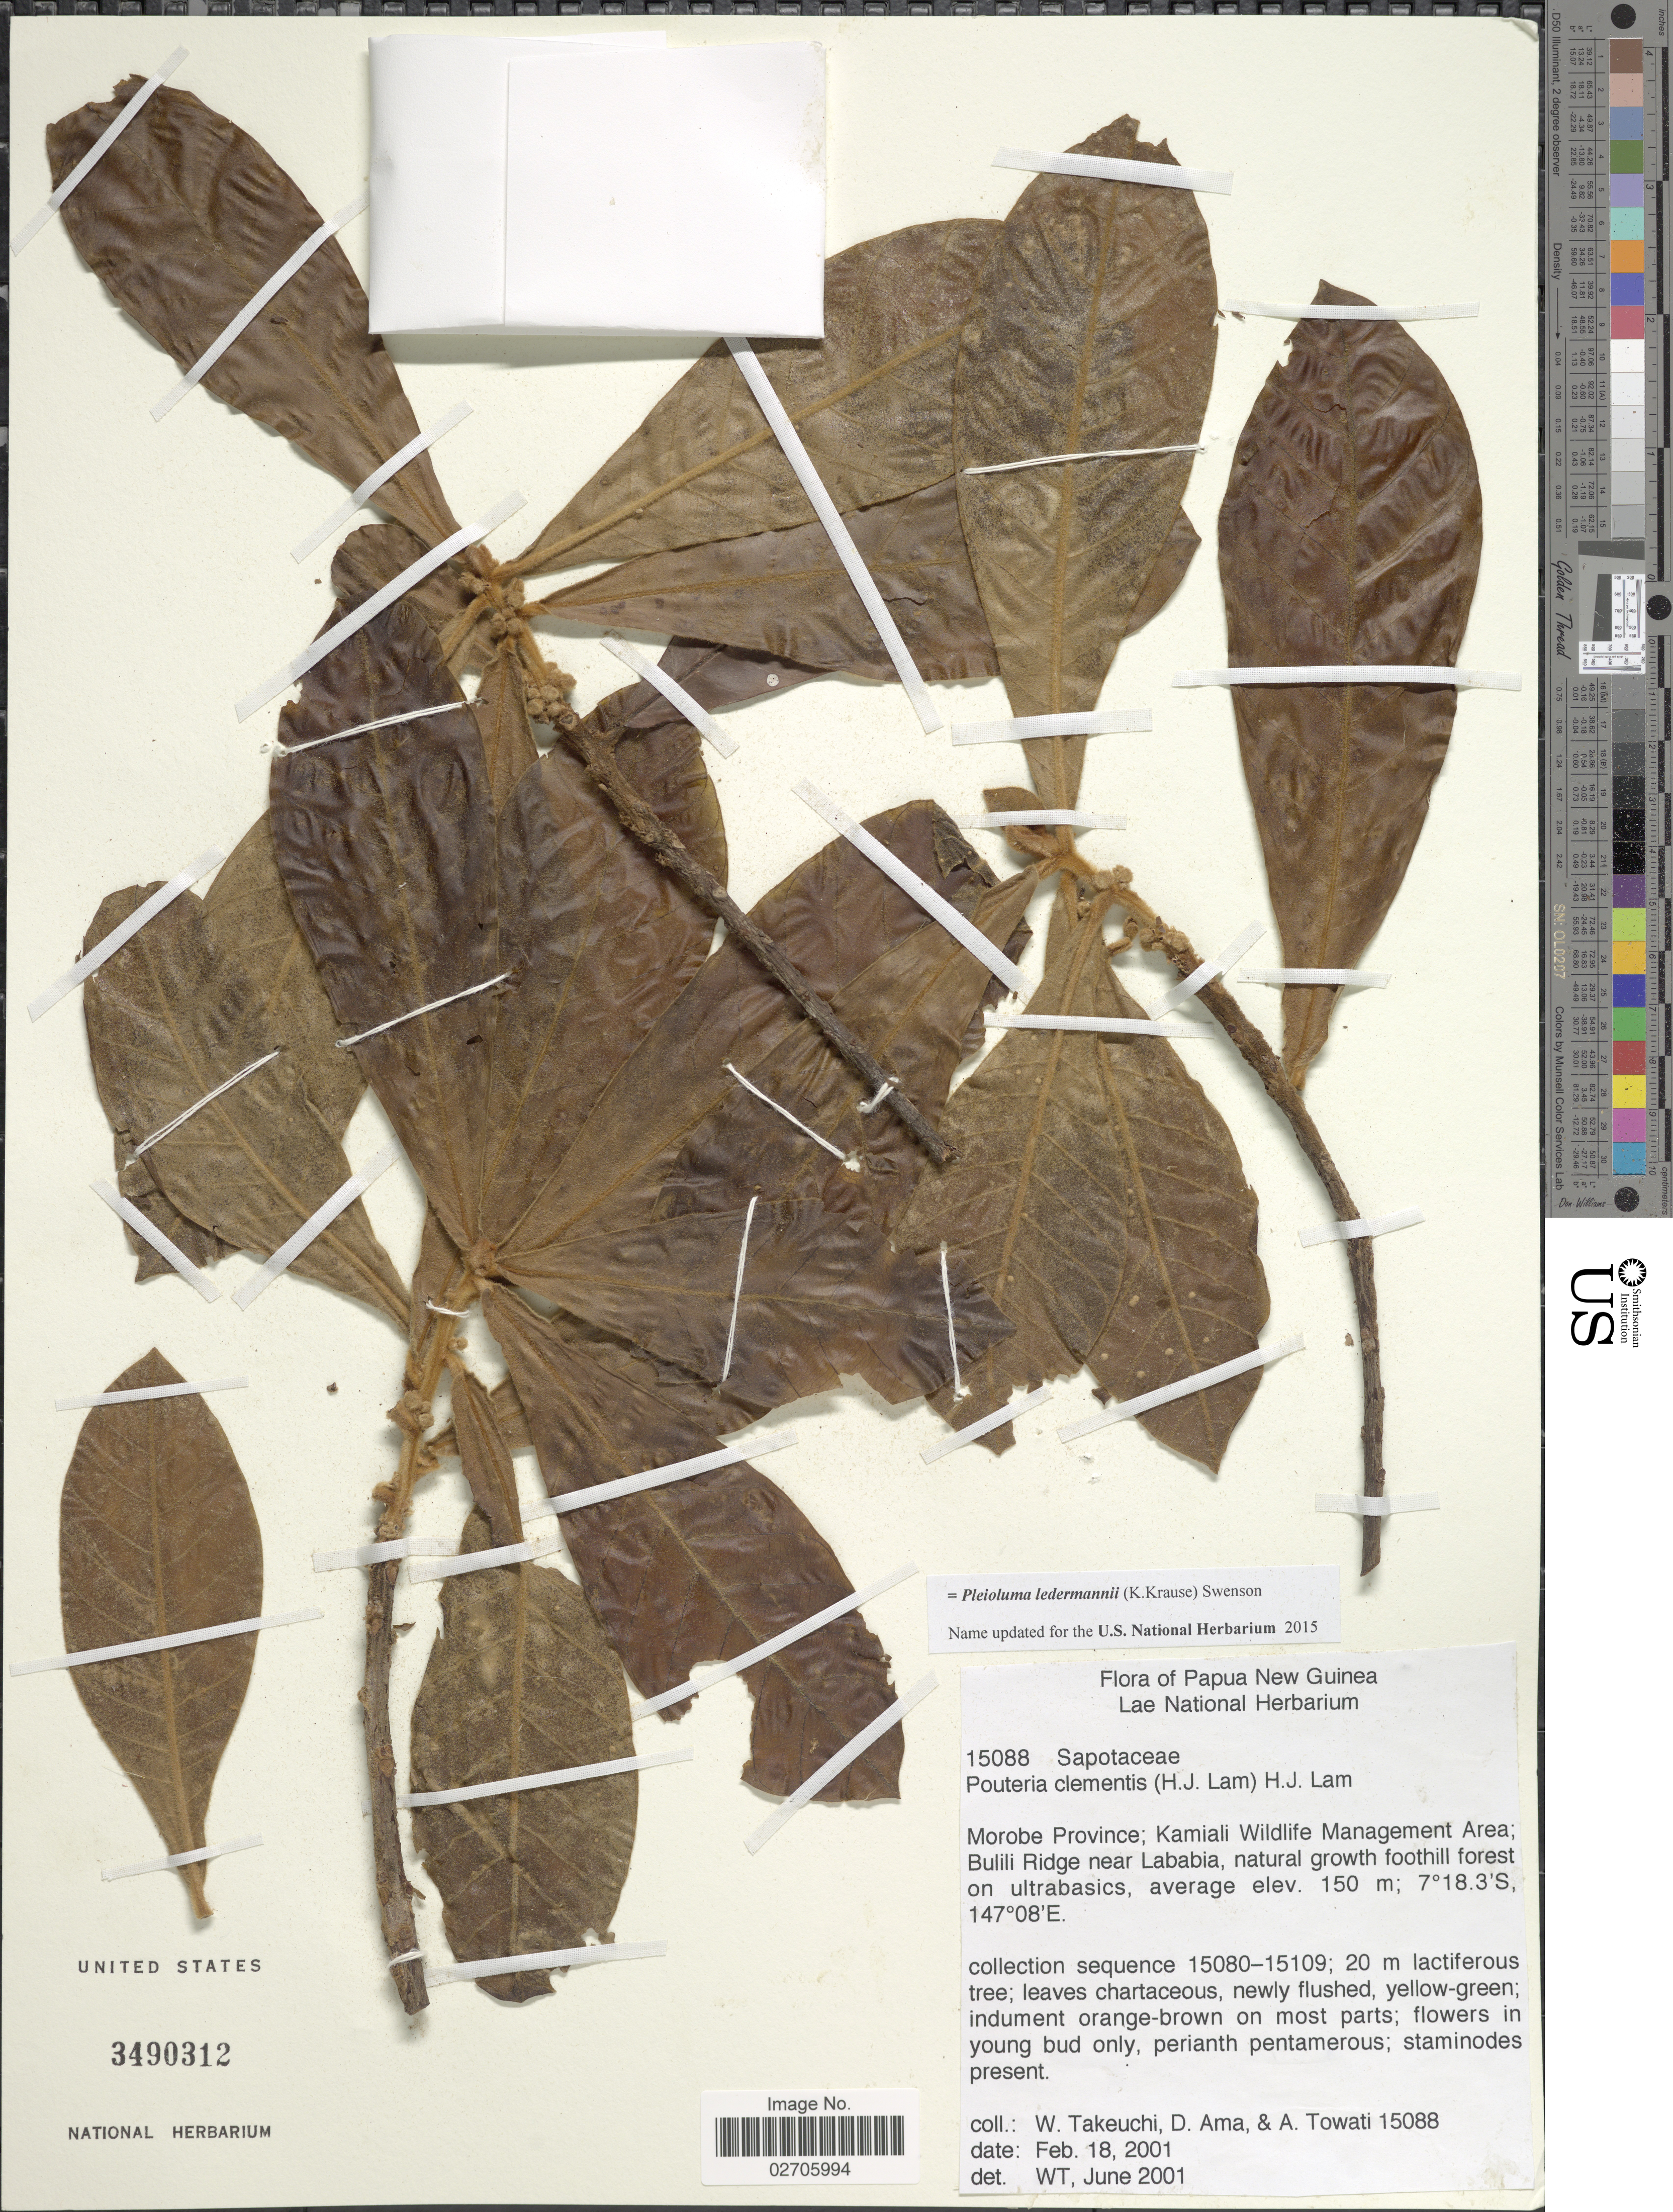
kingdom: Plantae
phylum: Tracheophyta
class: Magnoliopsida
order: Ericales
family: Sapotaceae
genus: Pleioluma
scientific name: Pleioluma ledermannii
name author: (K. Krause) Swenson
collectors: W. Takeuchi, D. Ama & A. Towati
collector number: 15088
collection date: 2001-02-18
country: Papua New Guinea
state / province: Morobe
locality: Kamiali Wildlife Management Area; Bulili Ridge near Lababia, natural growth foothill forest on ultrabasics.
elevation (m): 150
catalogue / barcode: US 3490312